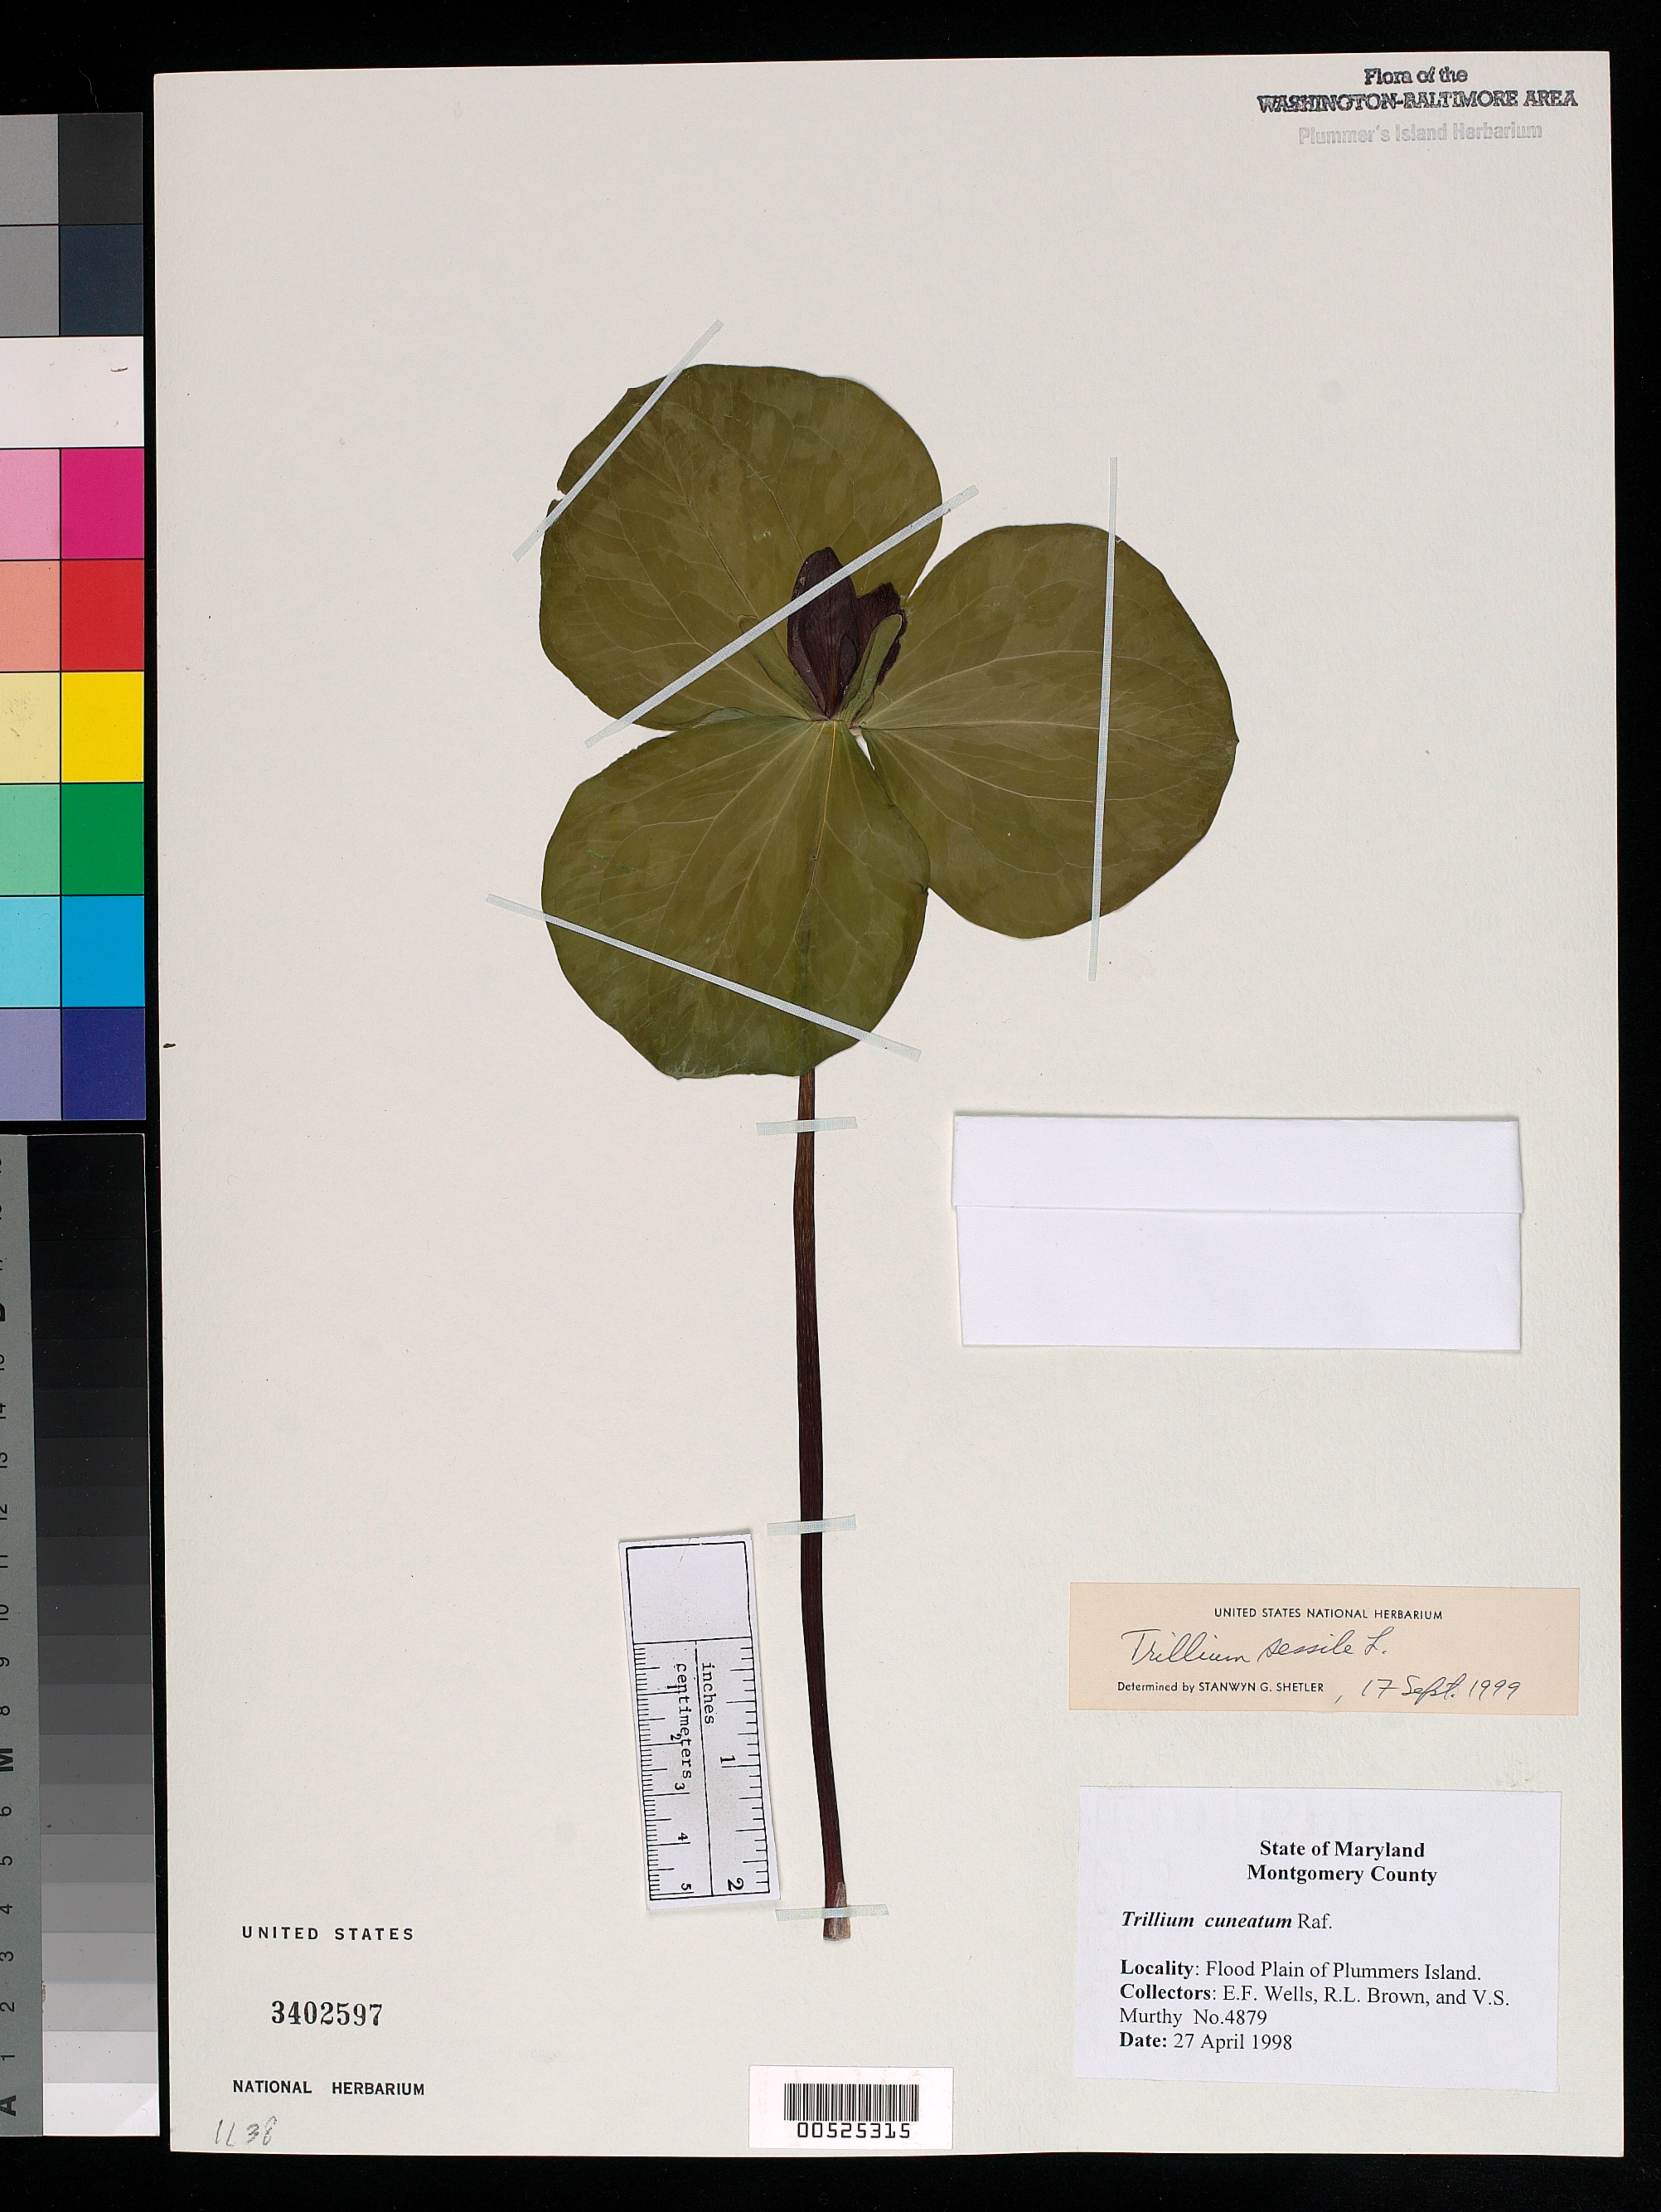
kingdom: Plantae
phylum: Tracheophyta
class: Liliopsida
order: Liliales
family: Melanthiaceae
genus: Trillium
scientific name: Trillium sessile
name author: L.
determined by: Shetler, Stanwyn G., (US), NMNH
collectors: E. F. Wells, R. L. Brown & V. S. Murthy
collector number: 4879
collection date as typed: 27 Apr 1998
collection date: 1998-04-27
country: United States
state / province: Maryland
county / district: Montgomery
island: Plummers Island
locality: Flood plain of Plummers Island Plummers Island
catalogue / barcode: US 3402597